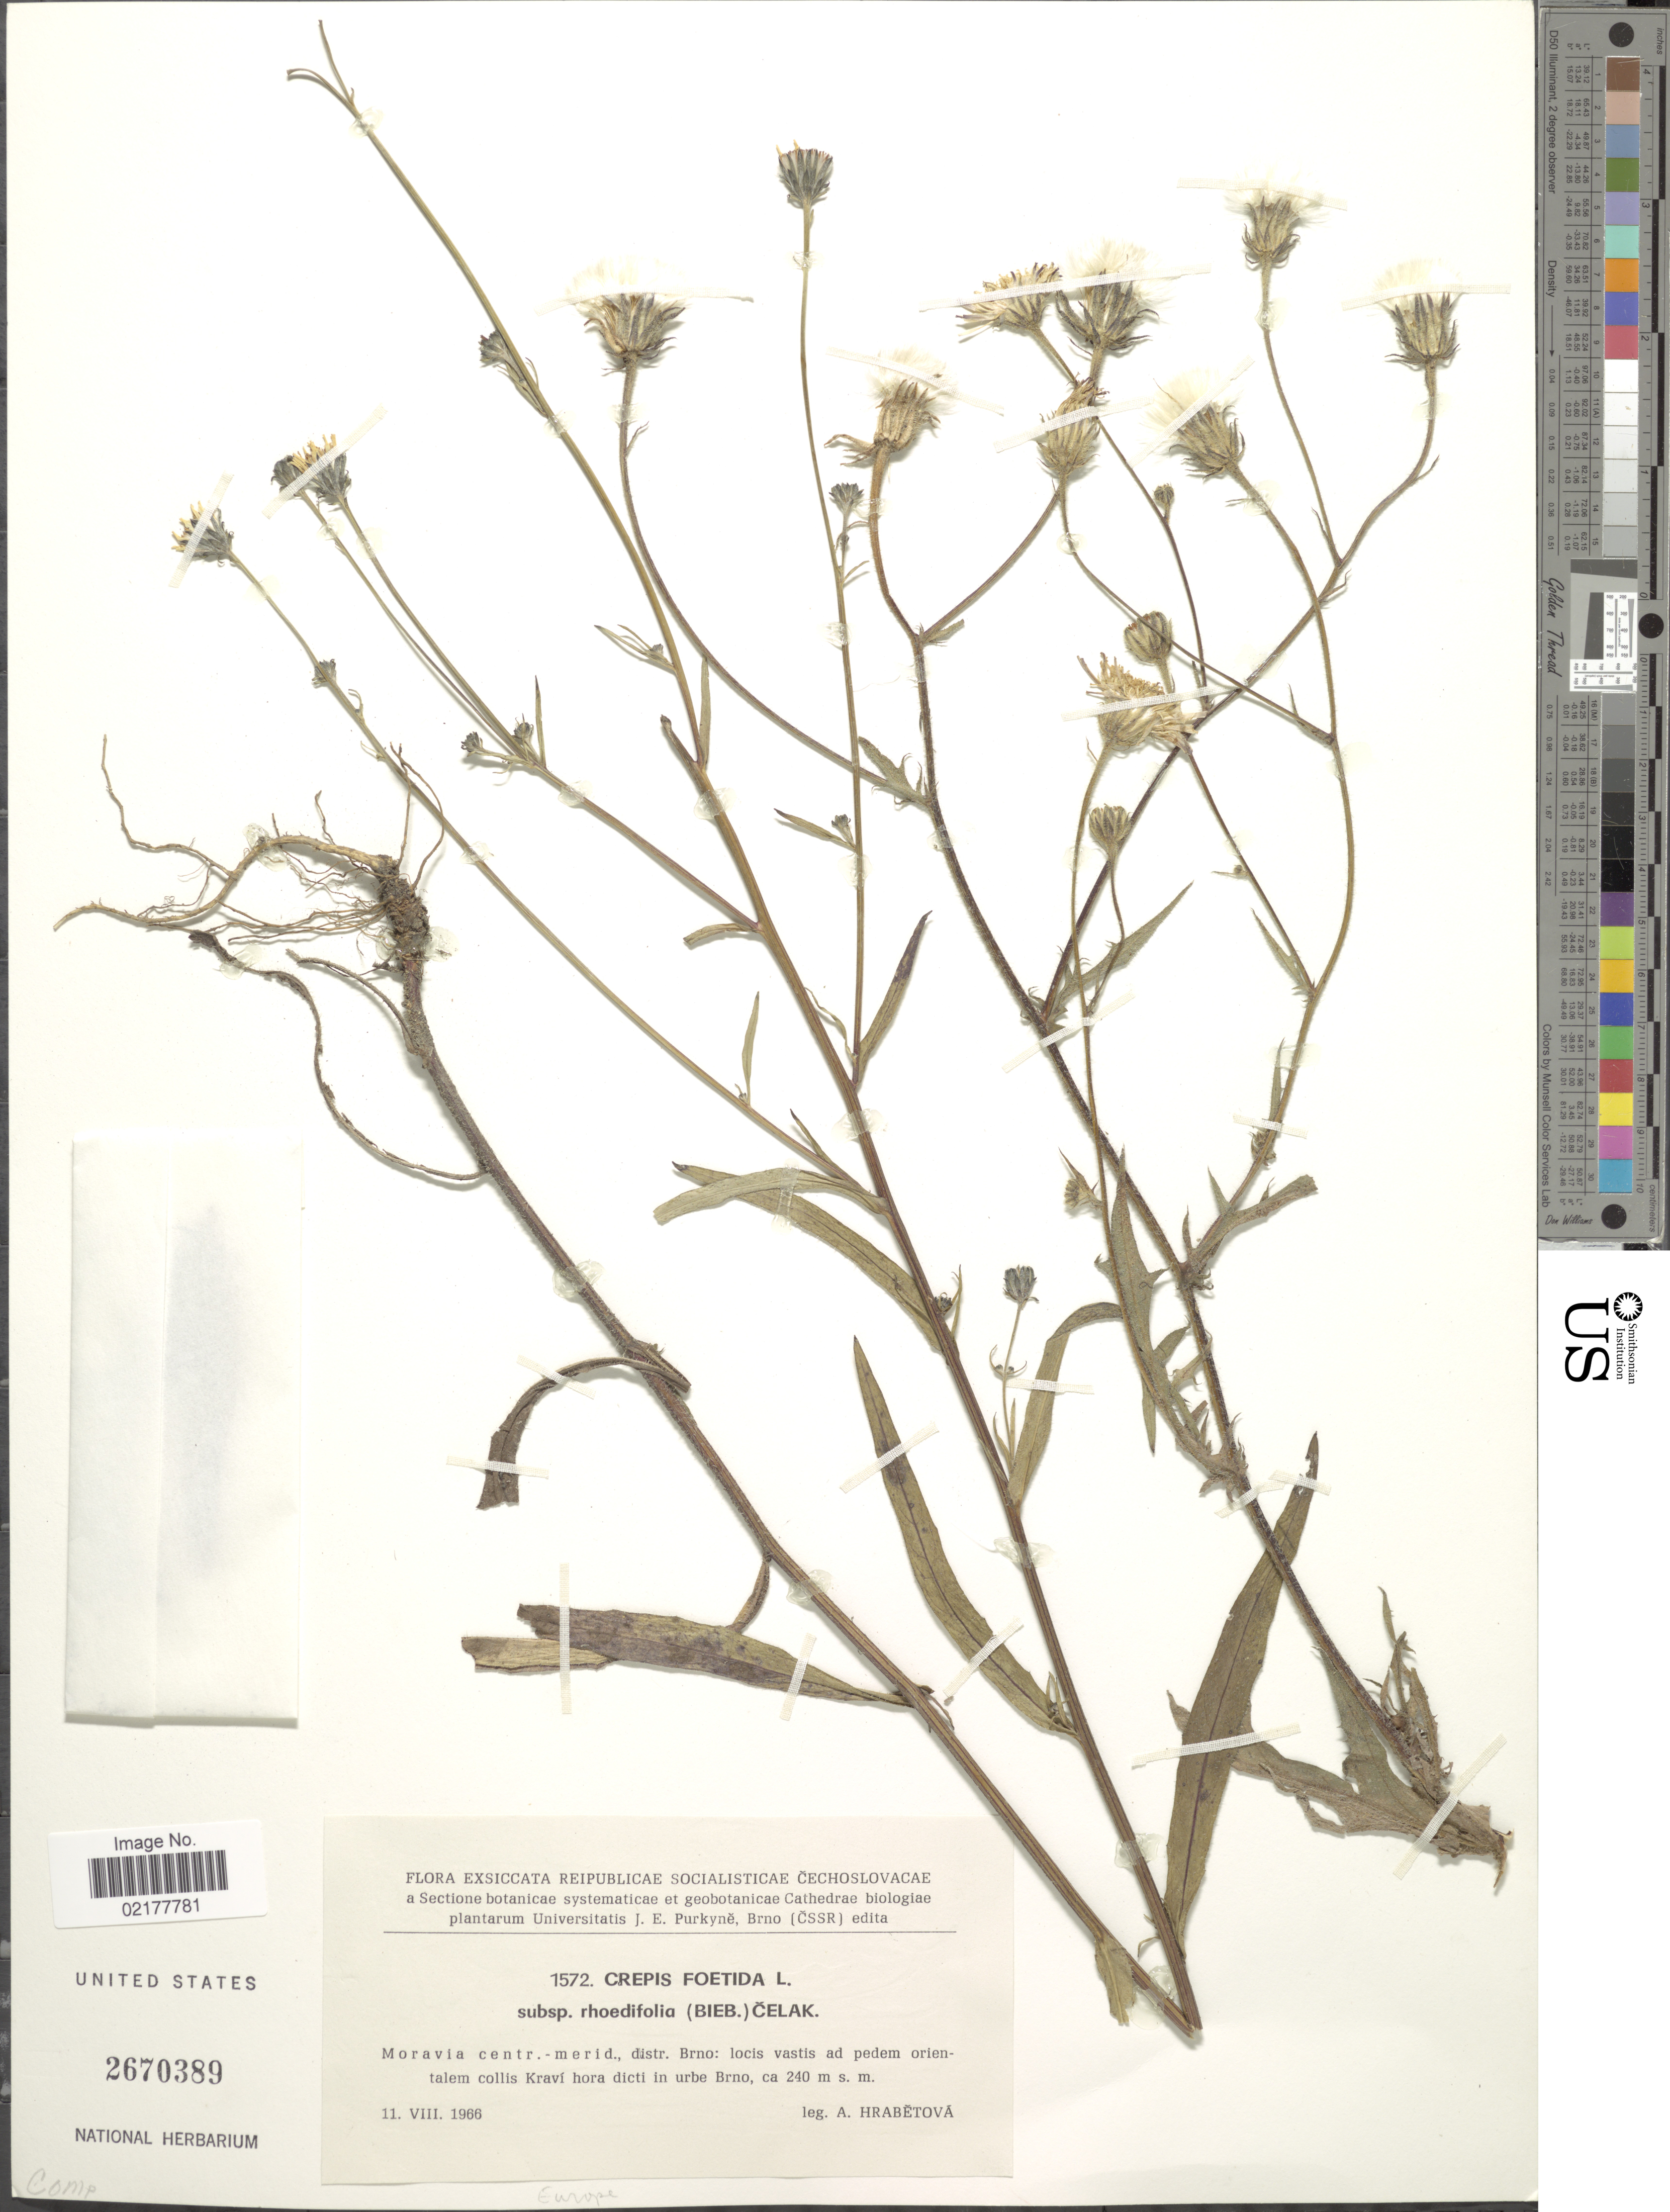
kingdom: Plantae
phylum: Tracheophyta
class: Magnoliopsida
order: Asterales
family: Asteraceae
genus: Crepis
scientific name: Crepis foetida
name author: L.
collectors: A. Hrabetova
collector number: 1572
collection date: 1966-08-11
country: Czechia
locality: Reipublicae Socialisticae Cechoslovacae. Moravia centr.-merid., distr. Brno: locis vastis ad pedem orientalem collis Kraví hora dicti in urbe Brno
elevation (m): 240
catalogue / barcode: US 2670389